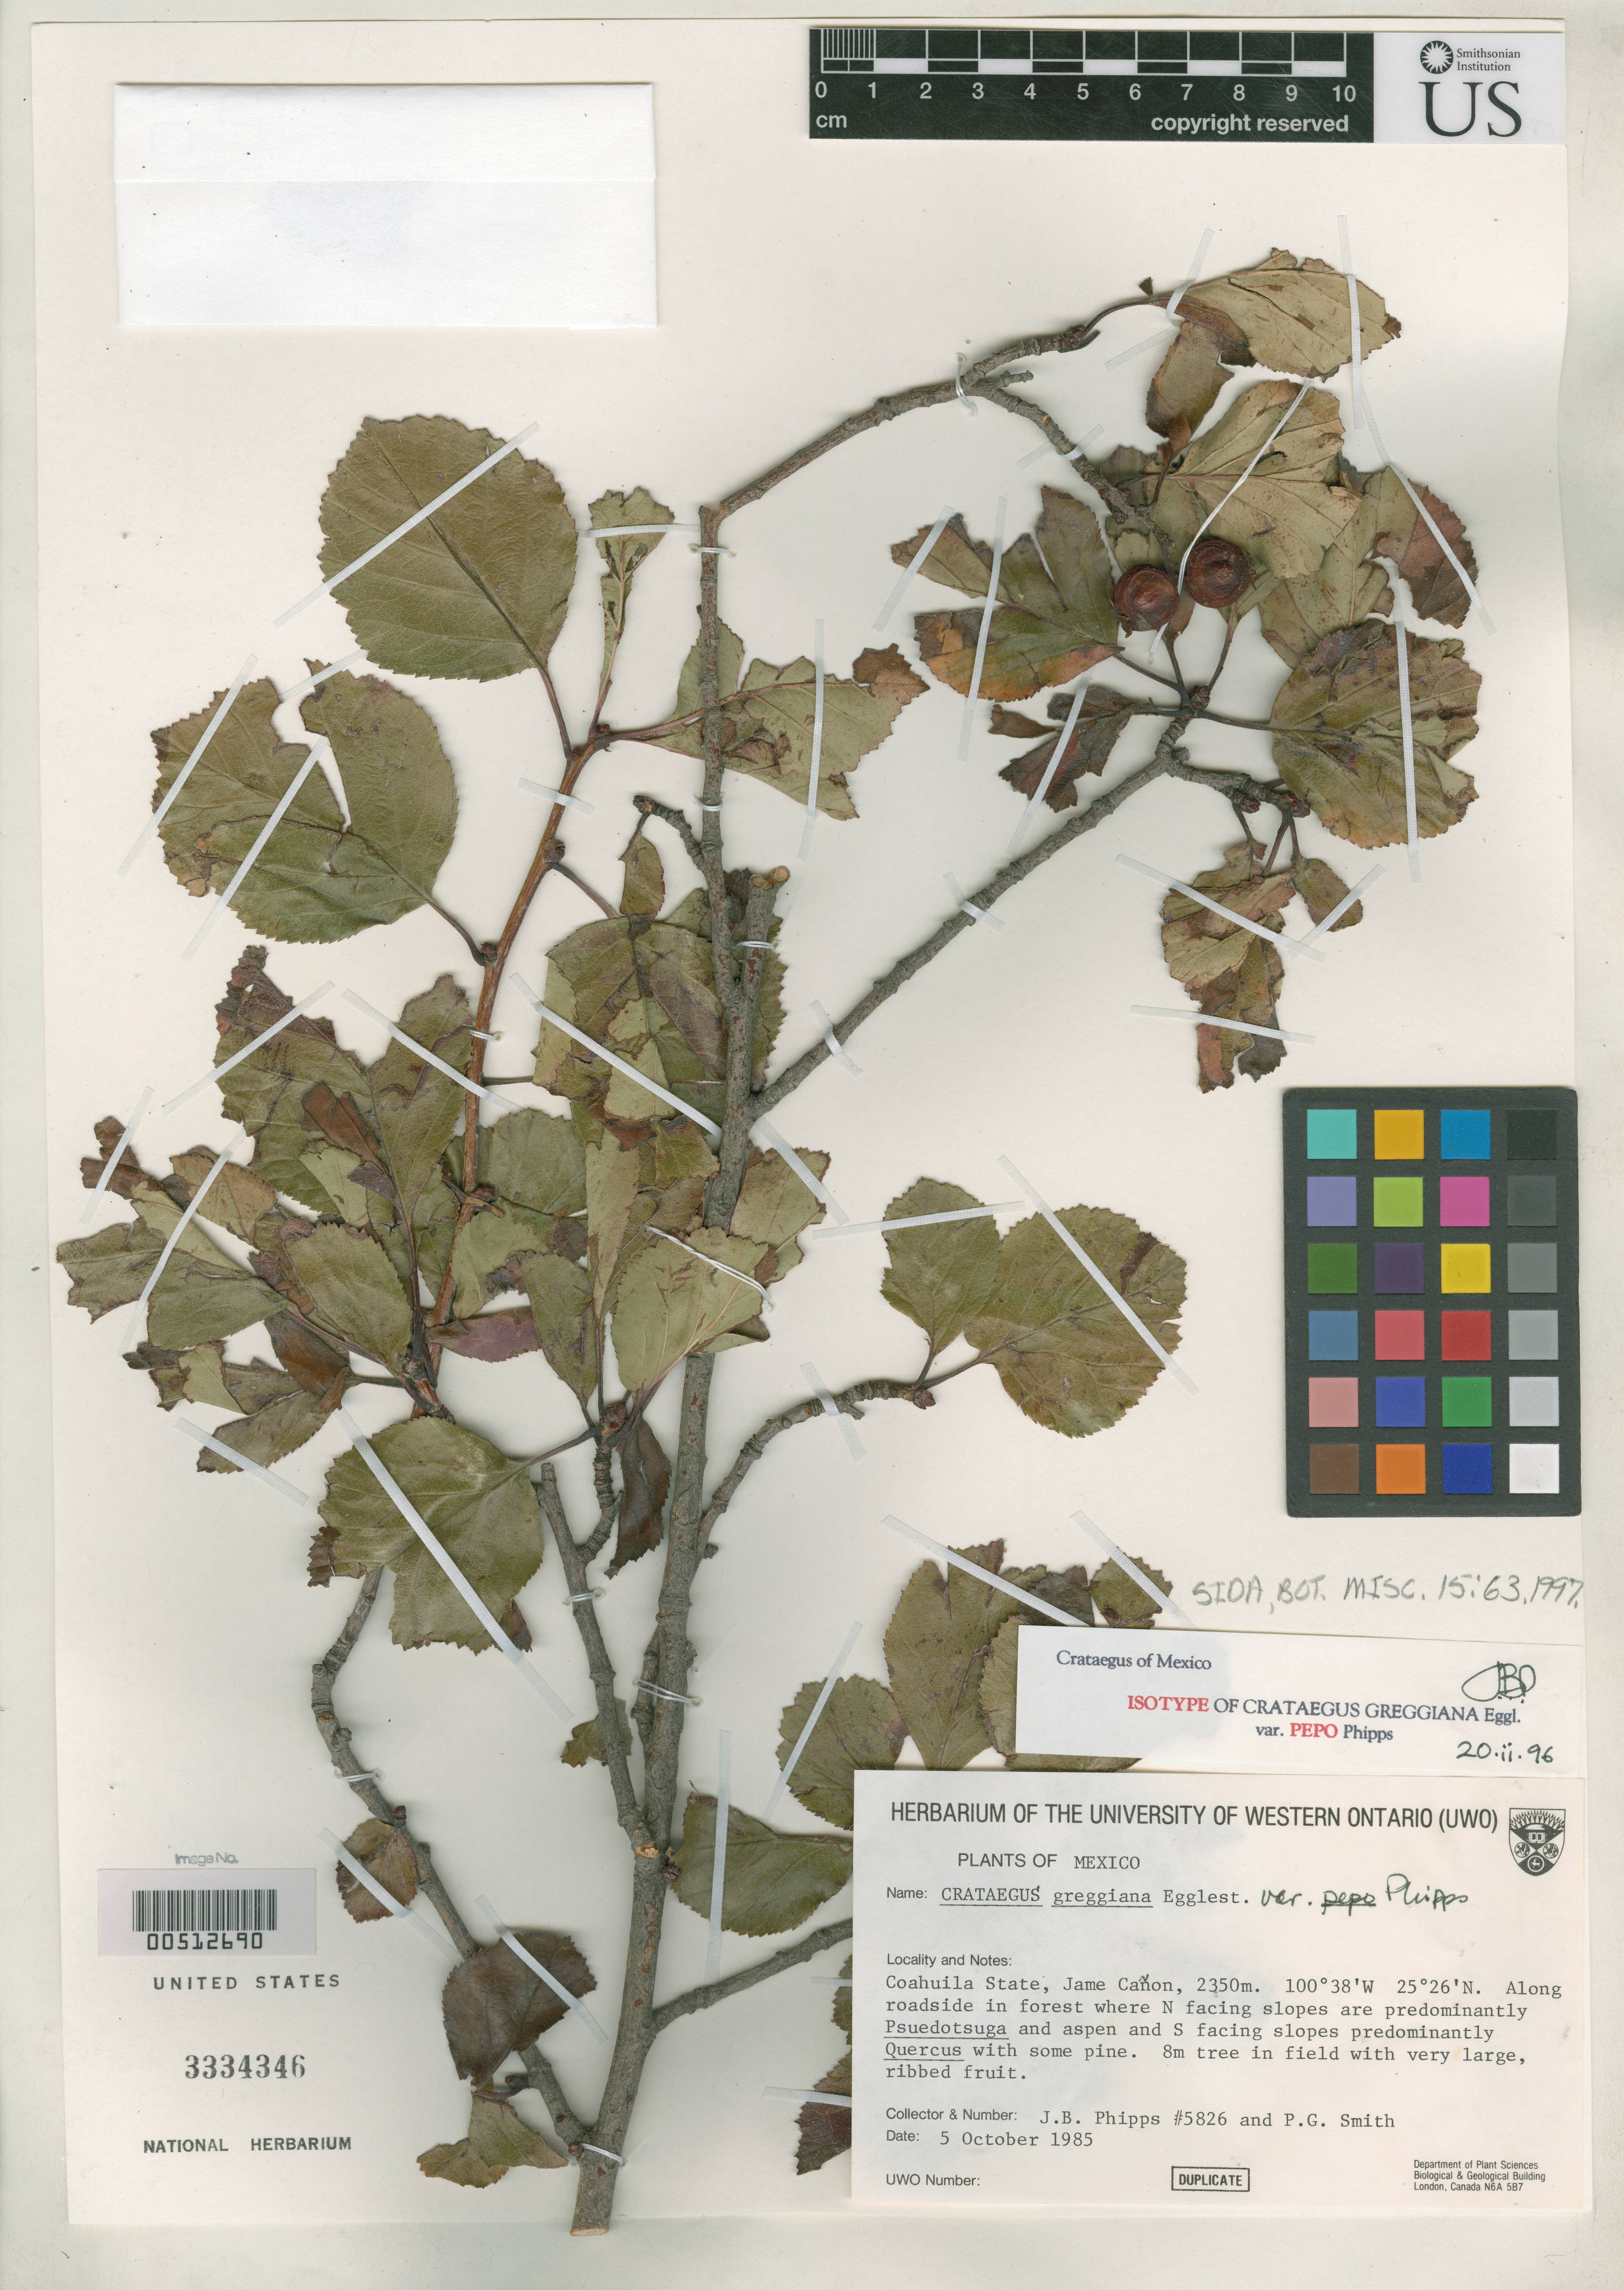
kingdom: Plantae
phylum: Tracheophyta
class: Magnoliopsida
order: Rosales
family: Rosaceae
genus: Crataegus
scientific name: Crataegus greggiana var. pepo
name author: J.B. Phipps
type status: Isotype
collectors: J. Phipps & P. Smith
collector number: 5826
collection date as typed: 05 Oct 1985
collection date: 1985-10-05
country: Mexico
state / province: Coahuila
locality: Jame Canyon.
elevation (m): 2350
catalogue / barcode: US 3334346